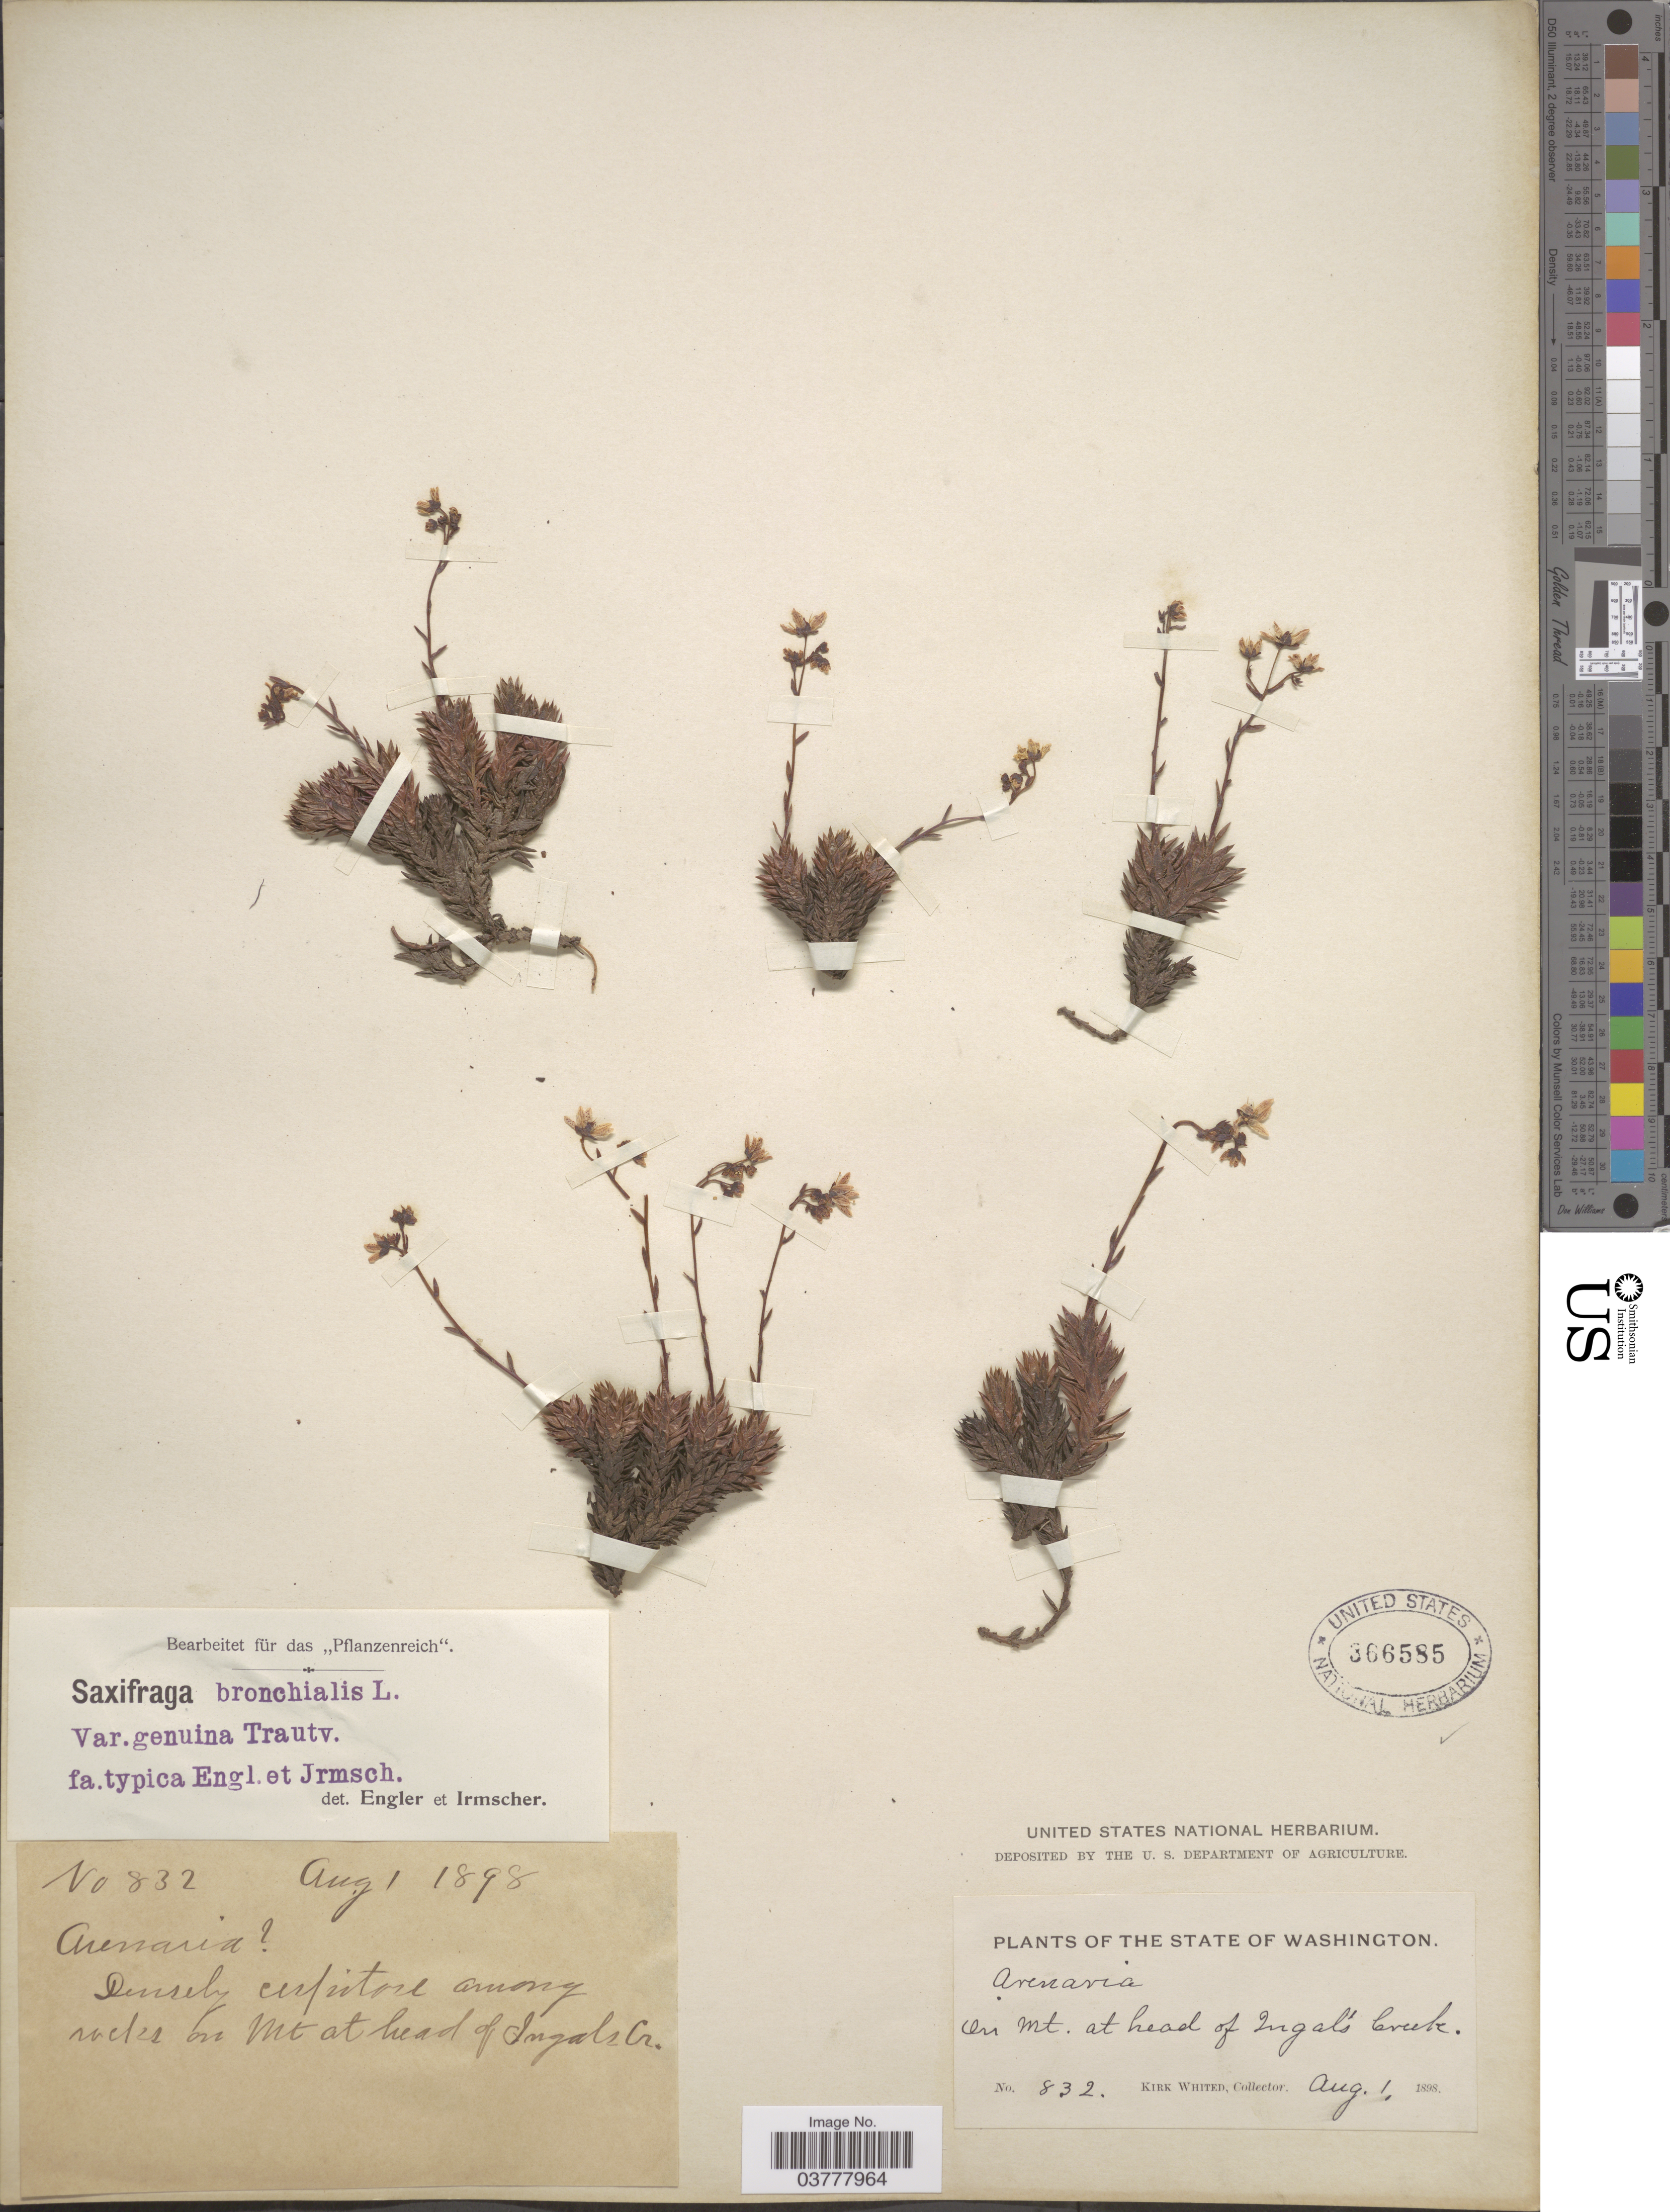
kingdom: Plantae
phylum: Tracheophyta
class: Magnoliopsida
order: Saxifragales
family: Saxifragaceae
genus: Saxifraga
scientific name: Saxifraga bronchialis subsp. austromontana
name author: (Wiegand) Piper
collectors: K. Whited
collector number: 832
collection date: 1898-08-01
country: United States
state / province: Washington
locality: On Mt. at head of Ingal's Creek.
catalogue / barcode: US 366585